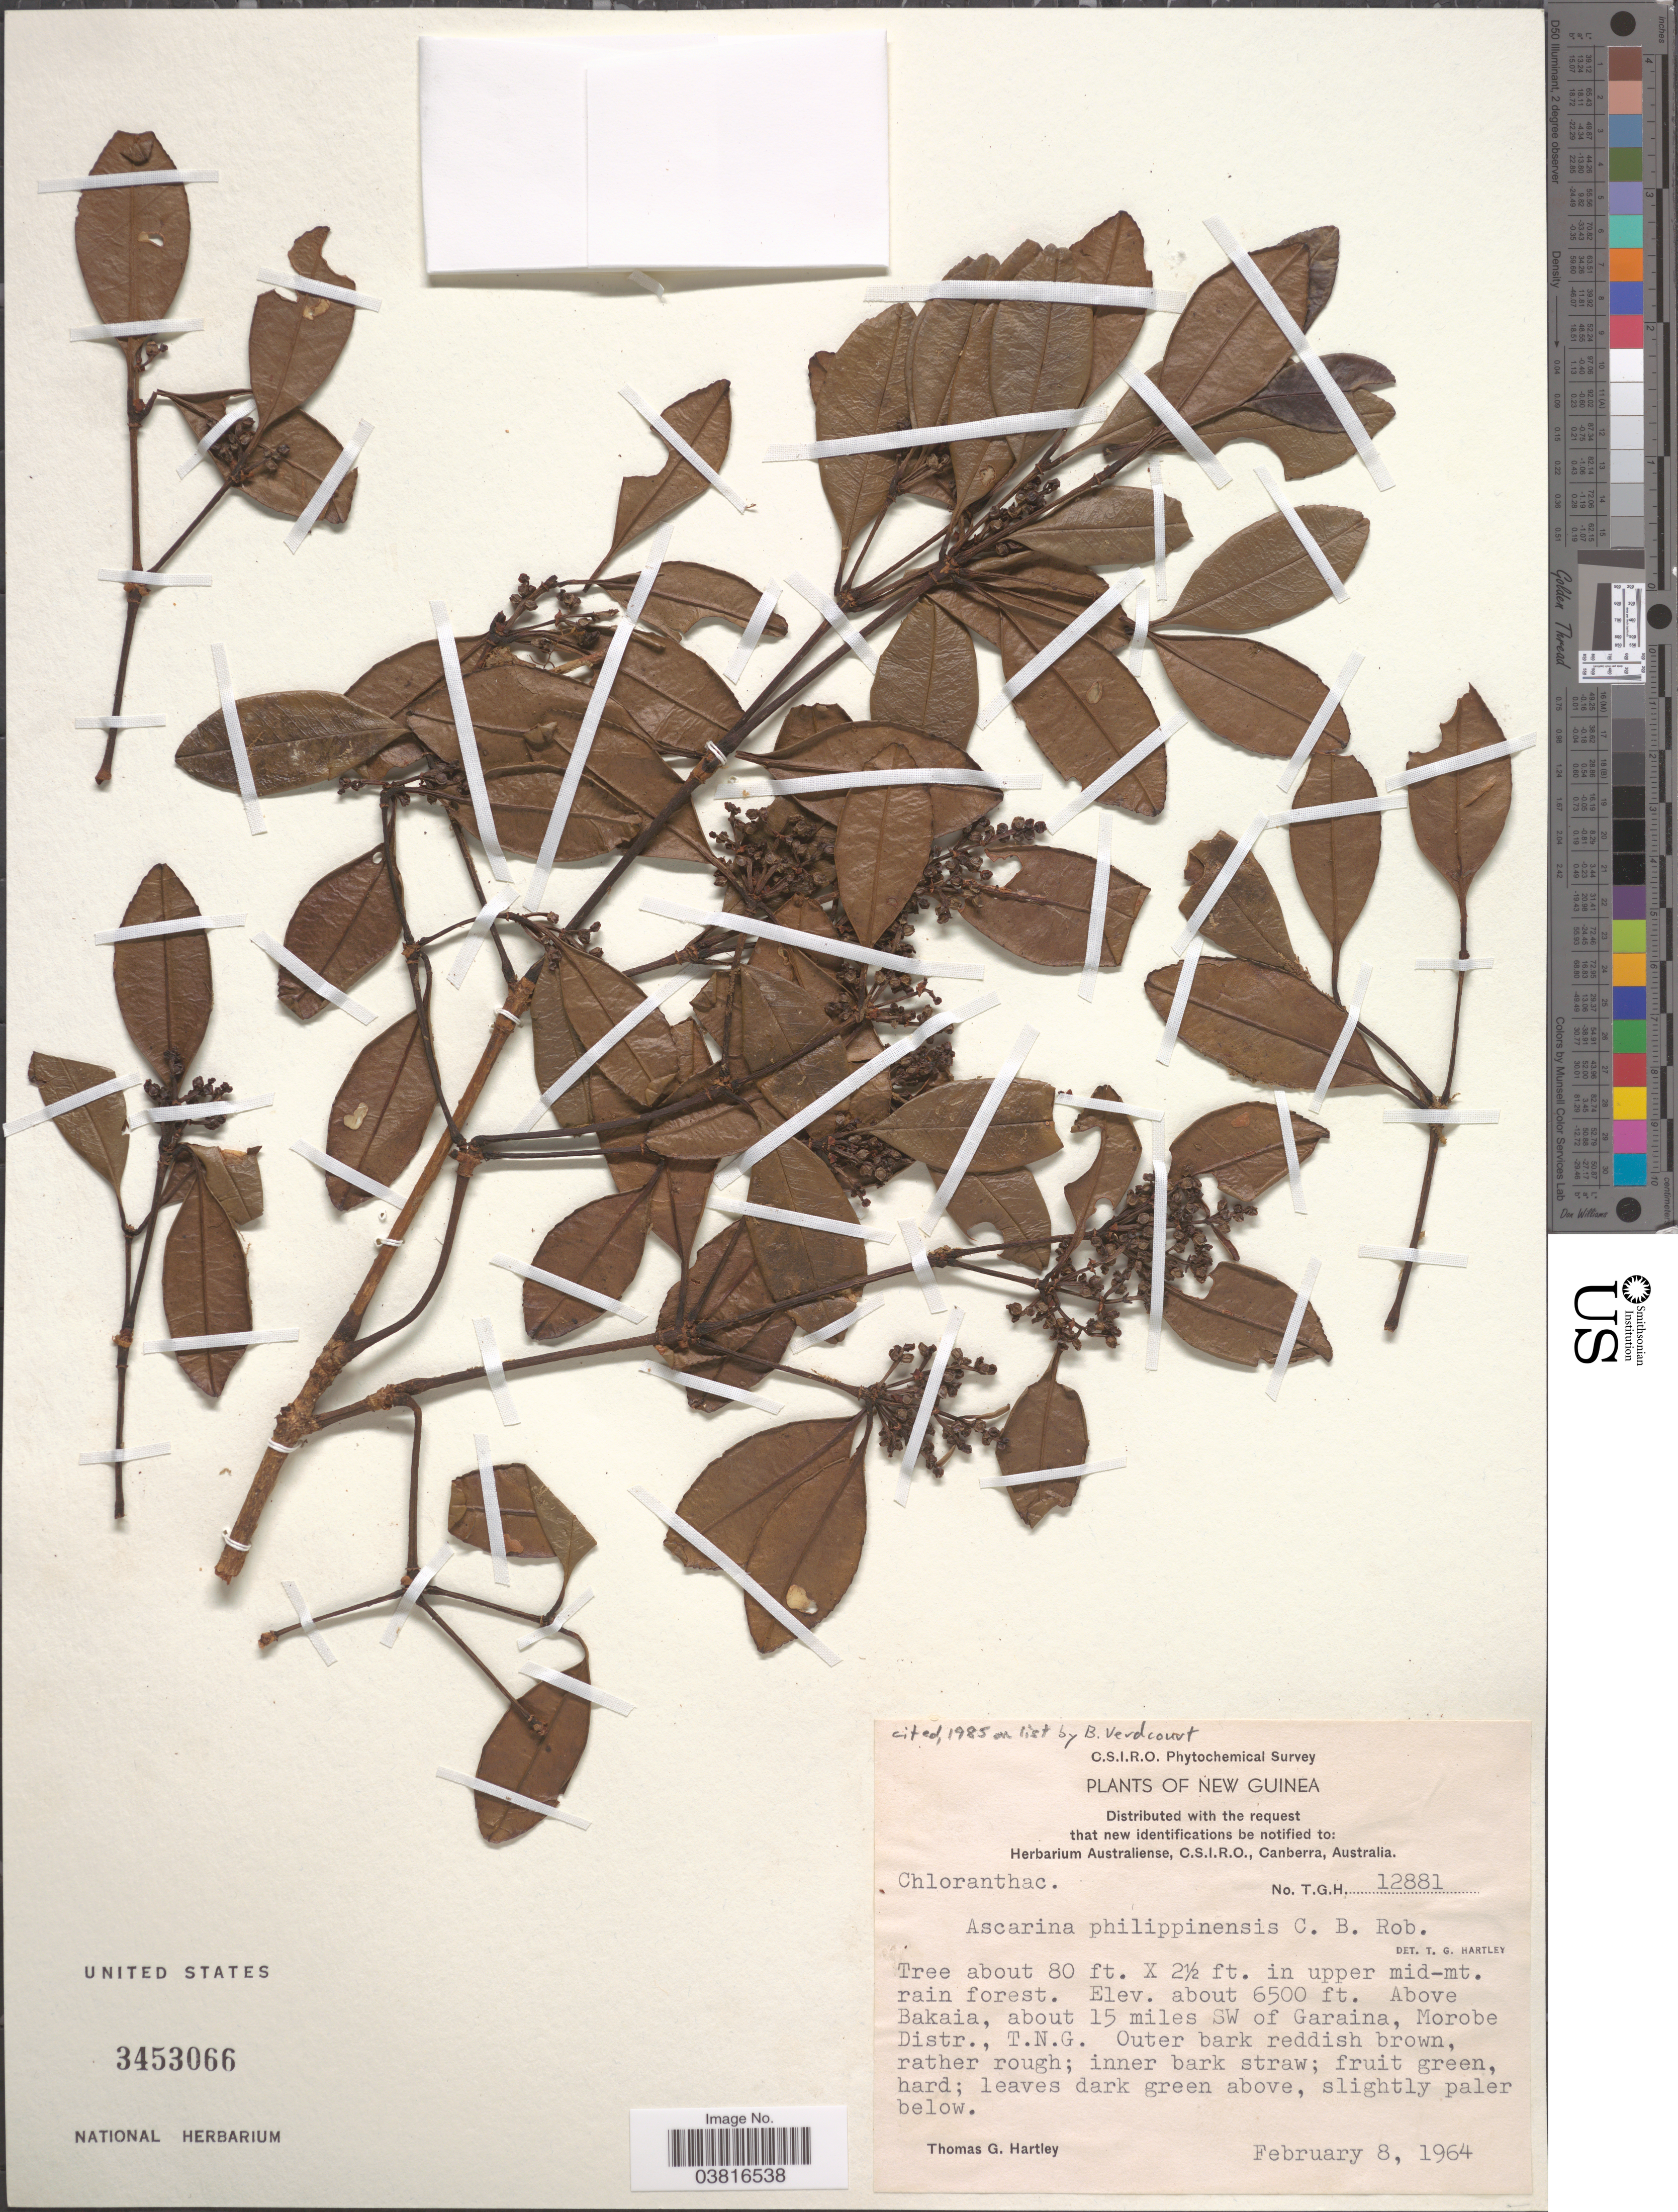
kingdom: Plantae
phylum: Tracheophyta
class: Magnoliopsida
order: Chloranthales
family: Chloranthaceae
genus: Ascarina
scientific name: Ascarina philippinensis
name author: C.B. Rob.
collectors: T. G. Hartley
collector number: TGH12881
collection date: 1964-02-08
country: Papua New Guinea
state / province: Morobe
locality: New Guinea. Above Bakaia, about 15 miles SW of Garaina, Morobe Distr., T.N.G.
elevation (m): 1981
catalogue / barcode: US 3453066